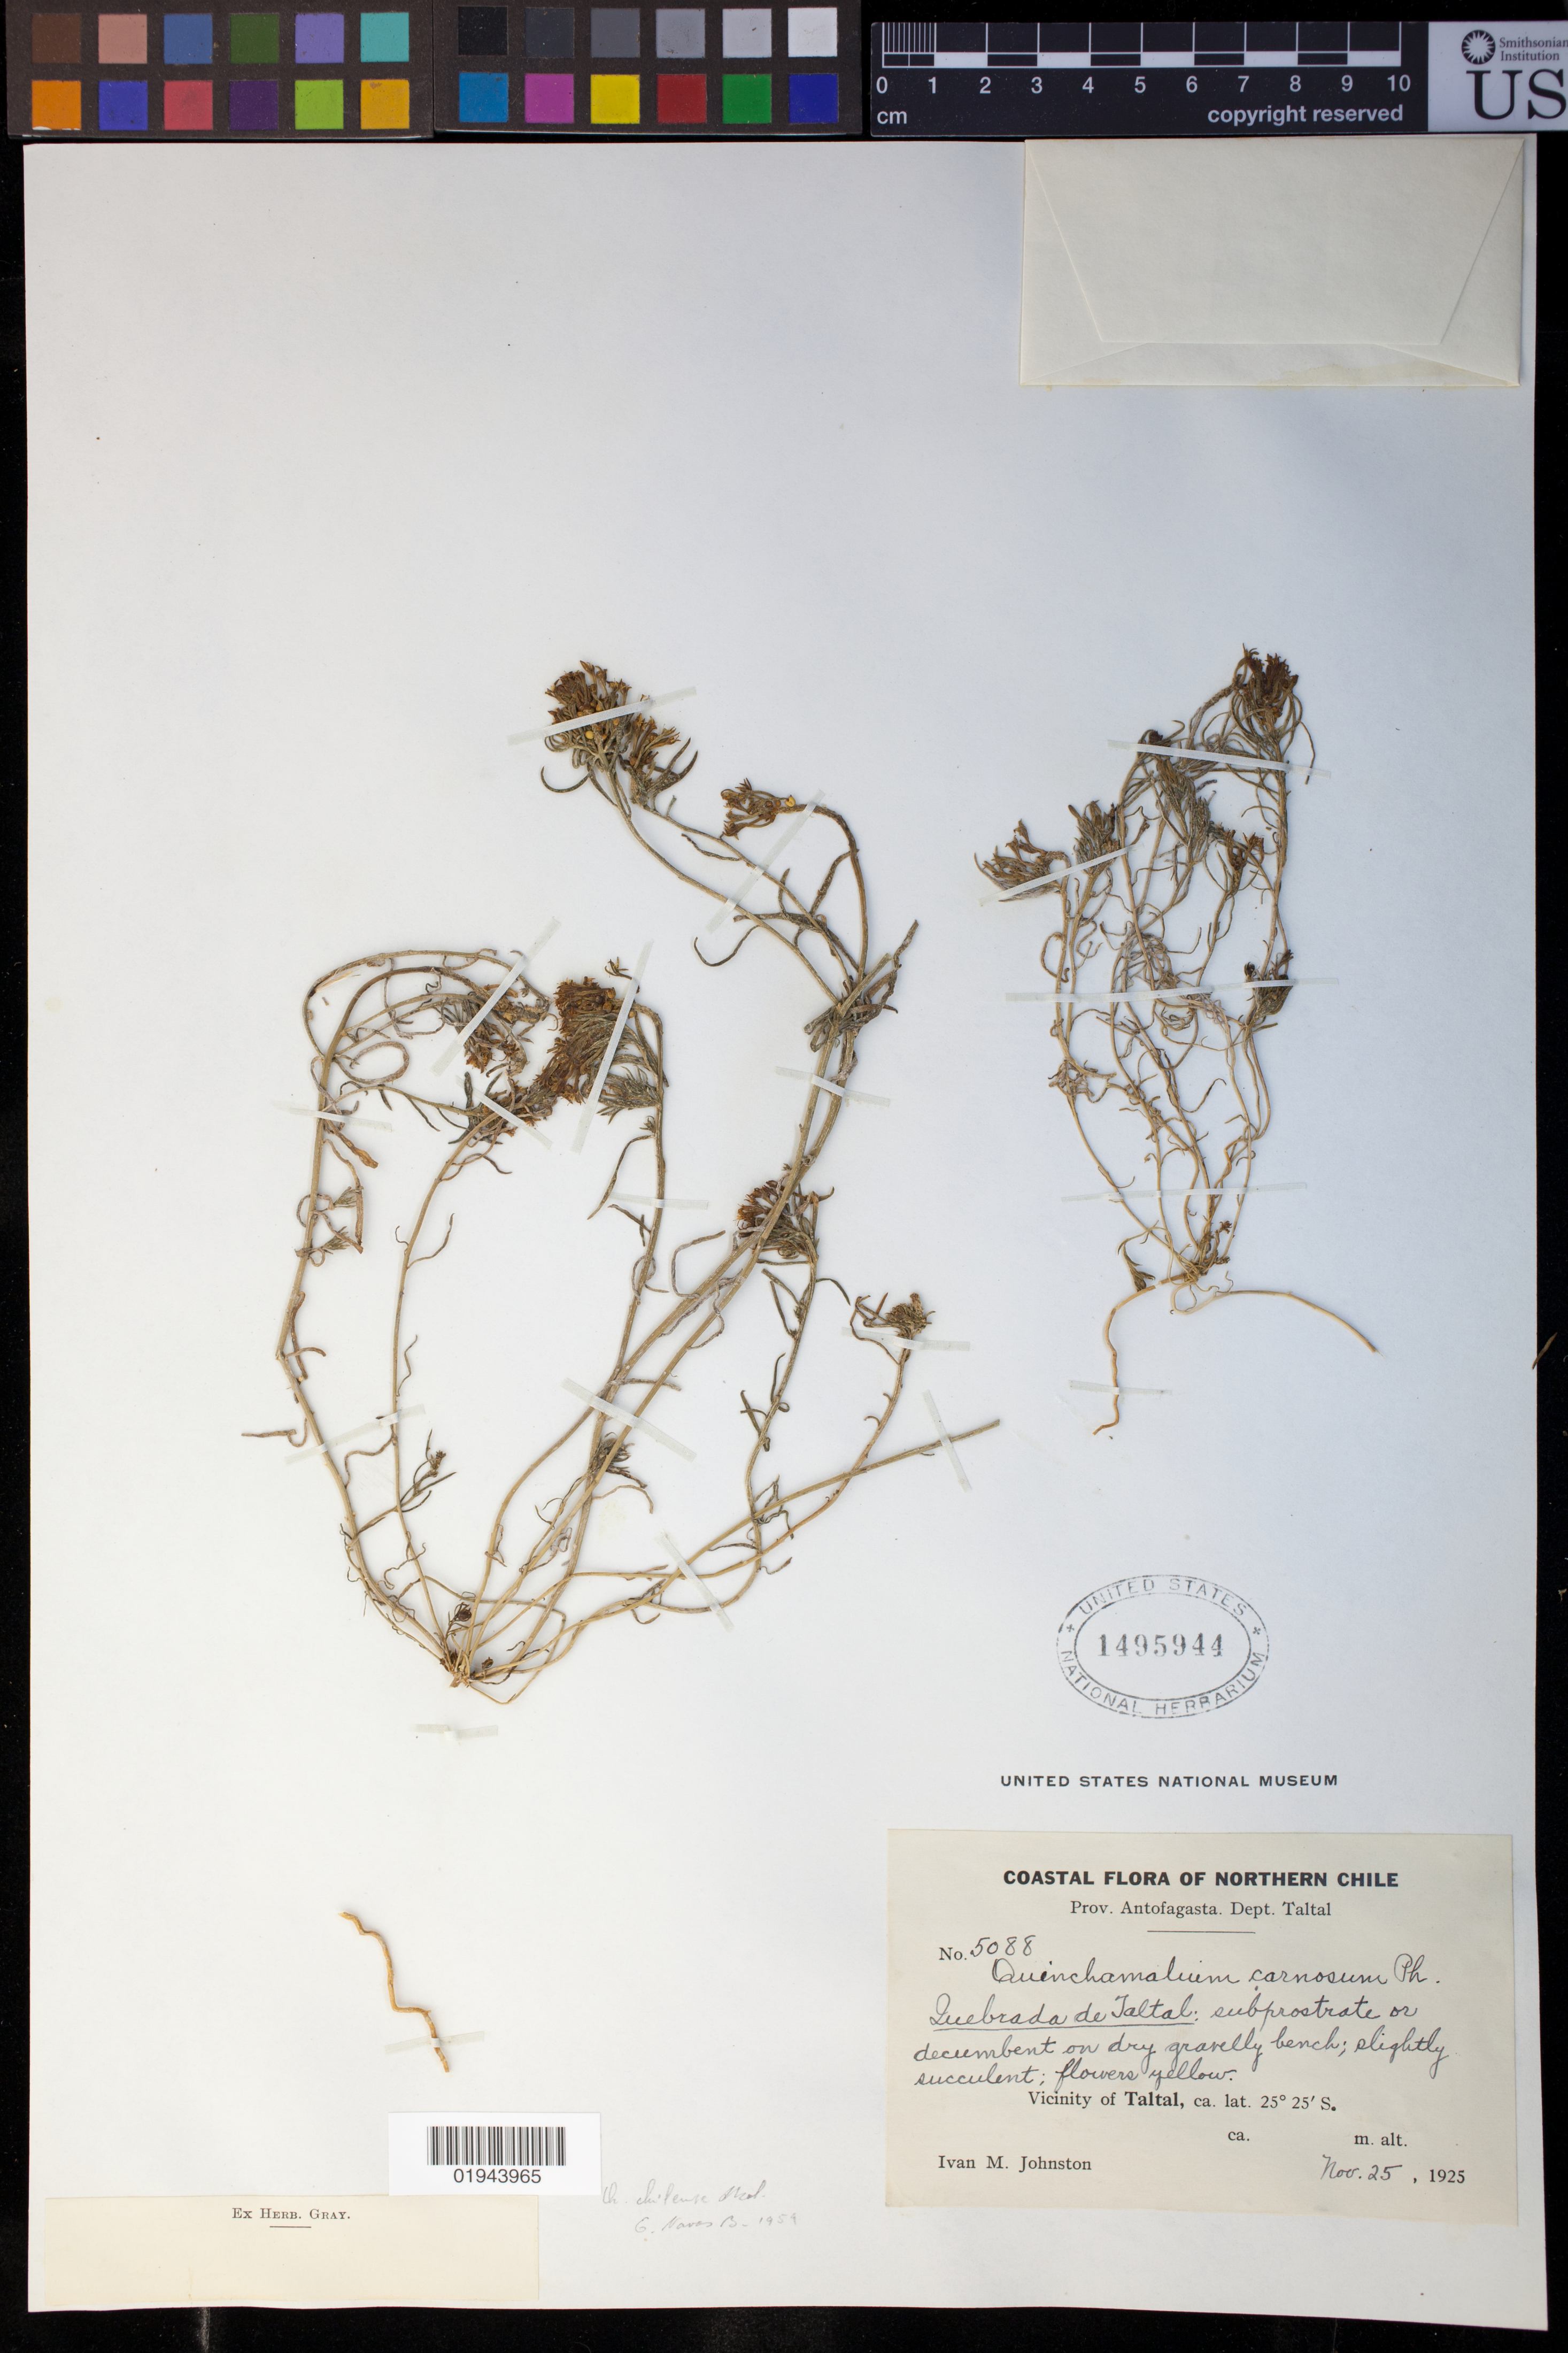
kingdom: Plantae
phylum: Tracheophyta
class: Magnoliopsida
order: Santalales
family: Schoepfiaceae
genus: Quinchamalium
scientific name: Quinchamalium carnosum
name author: Phil.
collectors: I.M. Johnston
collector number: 5088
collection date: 1925-11-25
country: Chile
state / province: Antofagasta (II)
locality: Dept. Taltal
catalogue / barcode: US 1495944